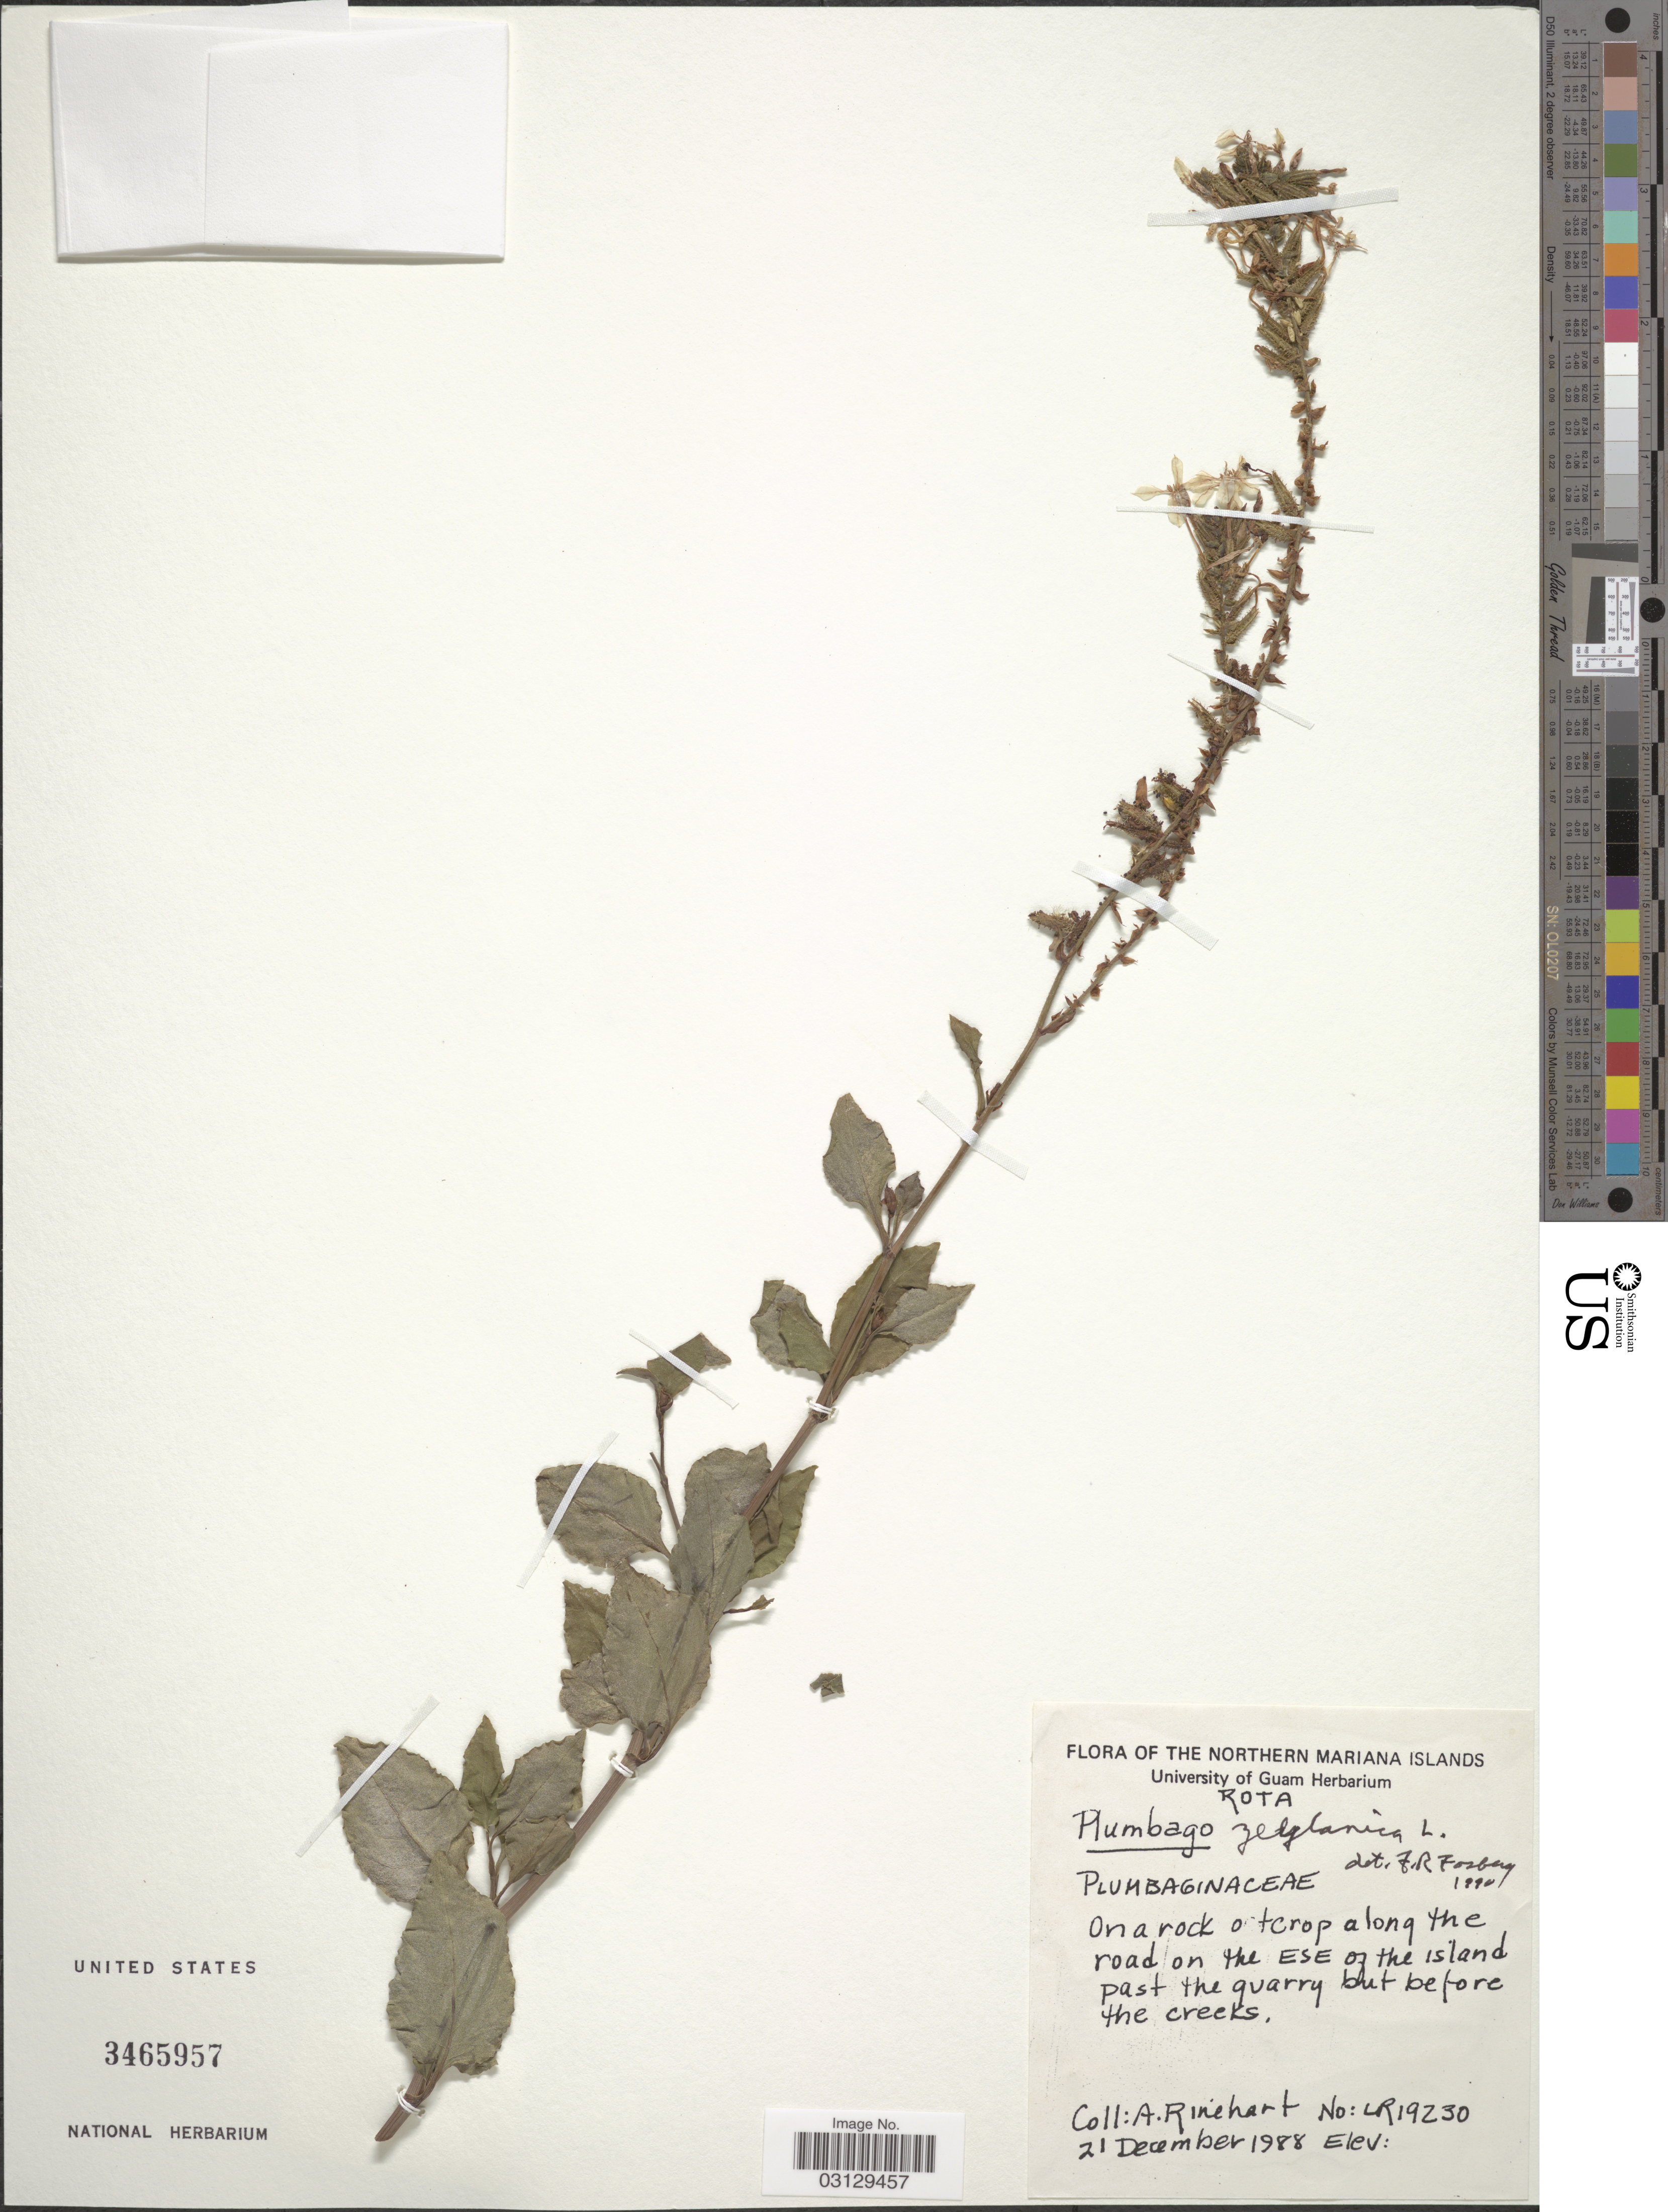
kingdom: Plantae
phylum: Tracheophyta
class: Magnoliopsida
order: Caryophyllales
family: Plumbaginaceae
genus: Plumbago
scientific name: Plumbago zeylanica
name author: L.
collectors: A. Rinehart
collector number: LR19230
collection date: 1988-12-21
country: Northern Mariana Islands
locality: Rota. Along the road on the ESE of the island past the quarry but before the creeks.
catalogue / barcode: US 3465957